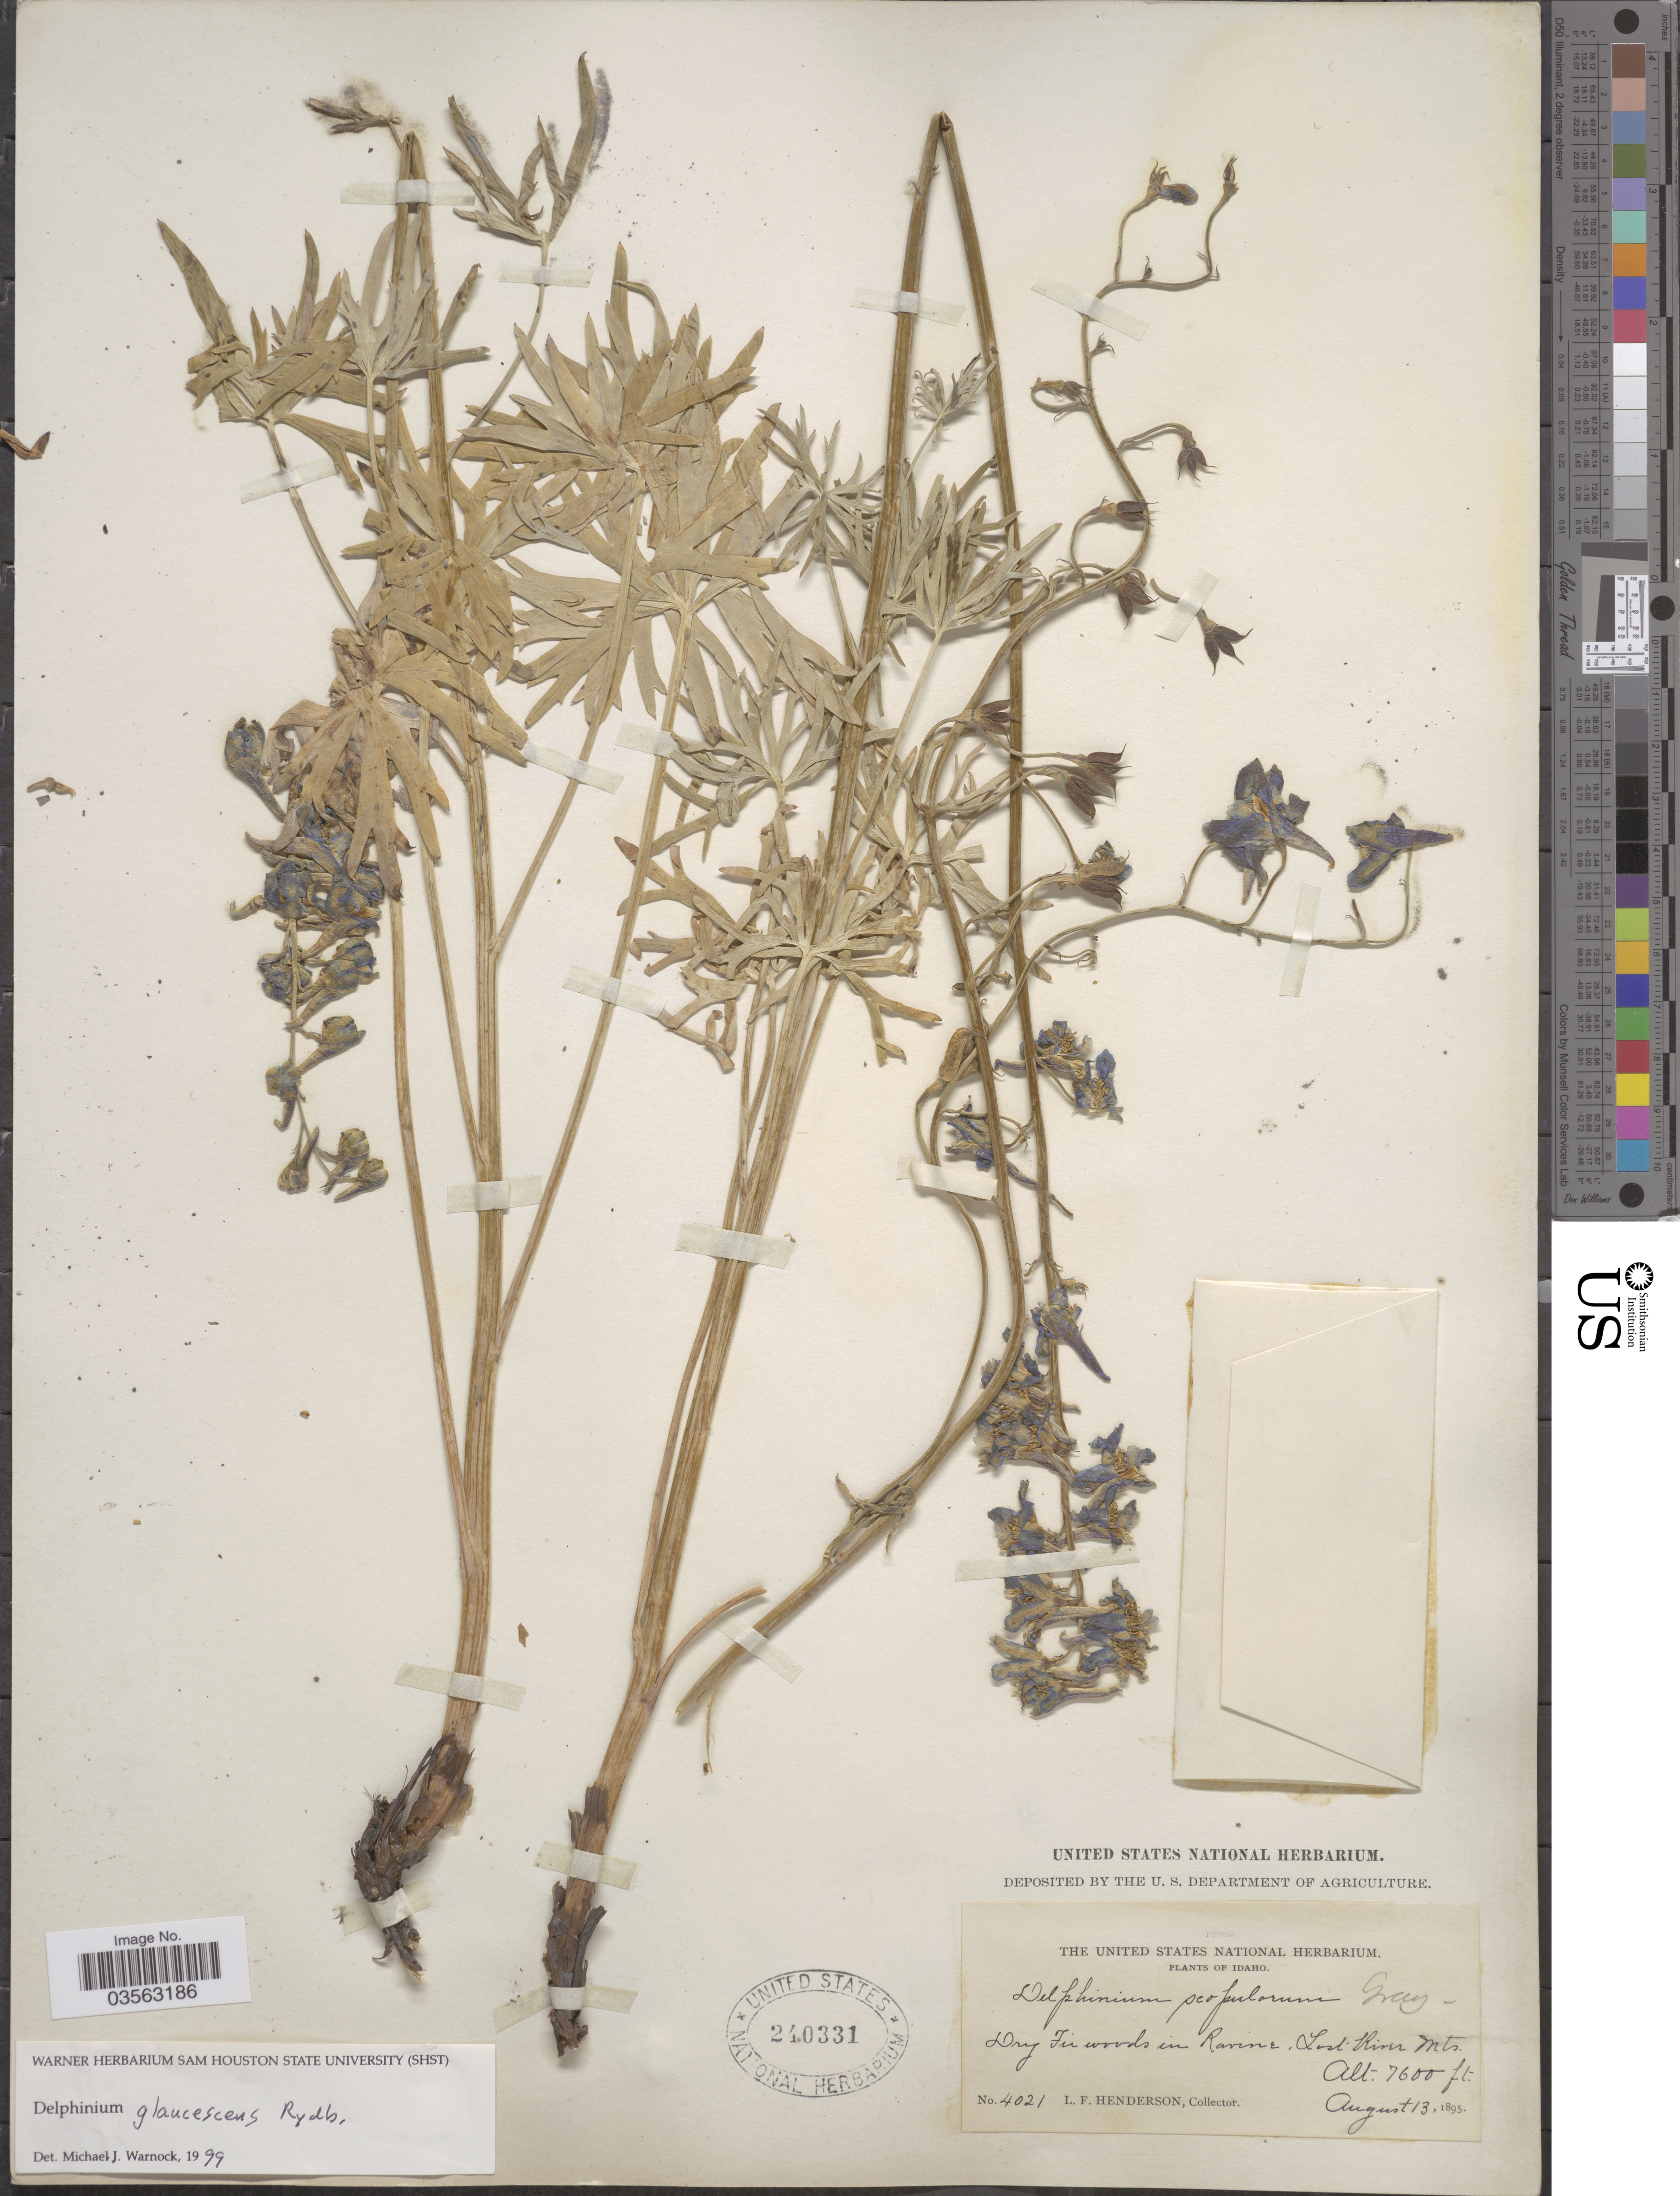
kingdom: Plantae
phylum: Tracheophyta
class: Magnoliopsida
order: Ranunculales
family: Ranunculaceae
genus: Delphinium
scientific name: Delphinium glaucescens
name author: Rydb.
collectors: L. Henderson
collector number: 4021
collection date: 1895-08-13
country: United States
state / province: Idaho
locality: Lost River Mts.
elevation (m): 2316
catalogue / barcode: US 240331